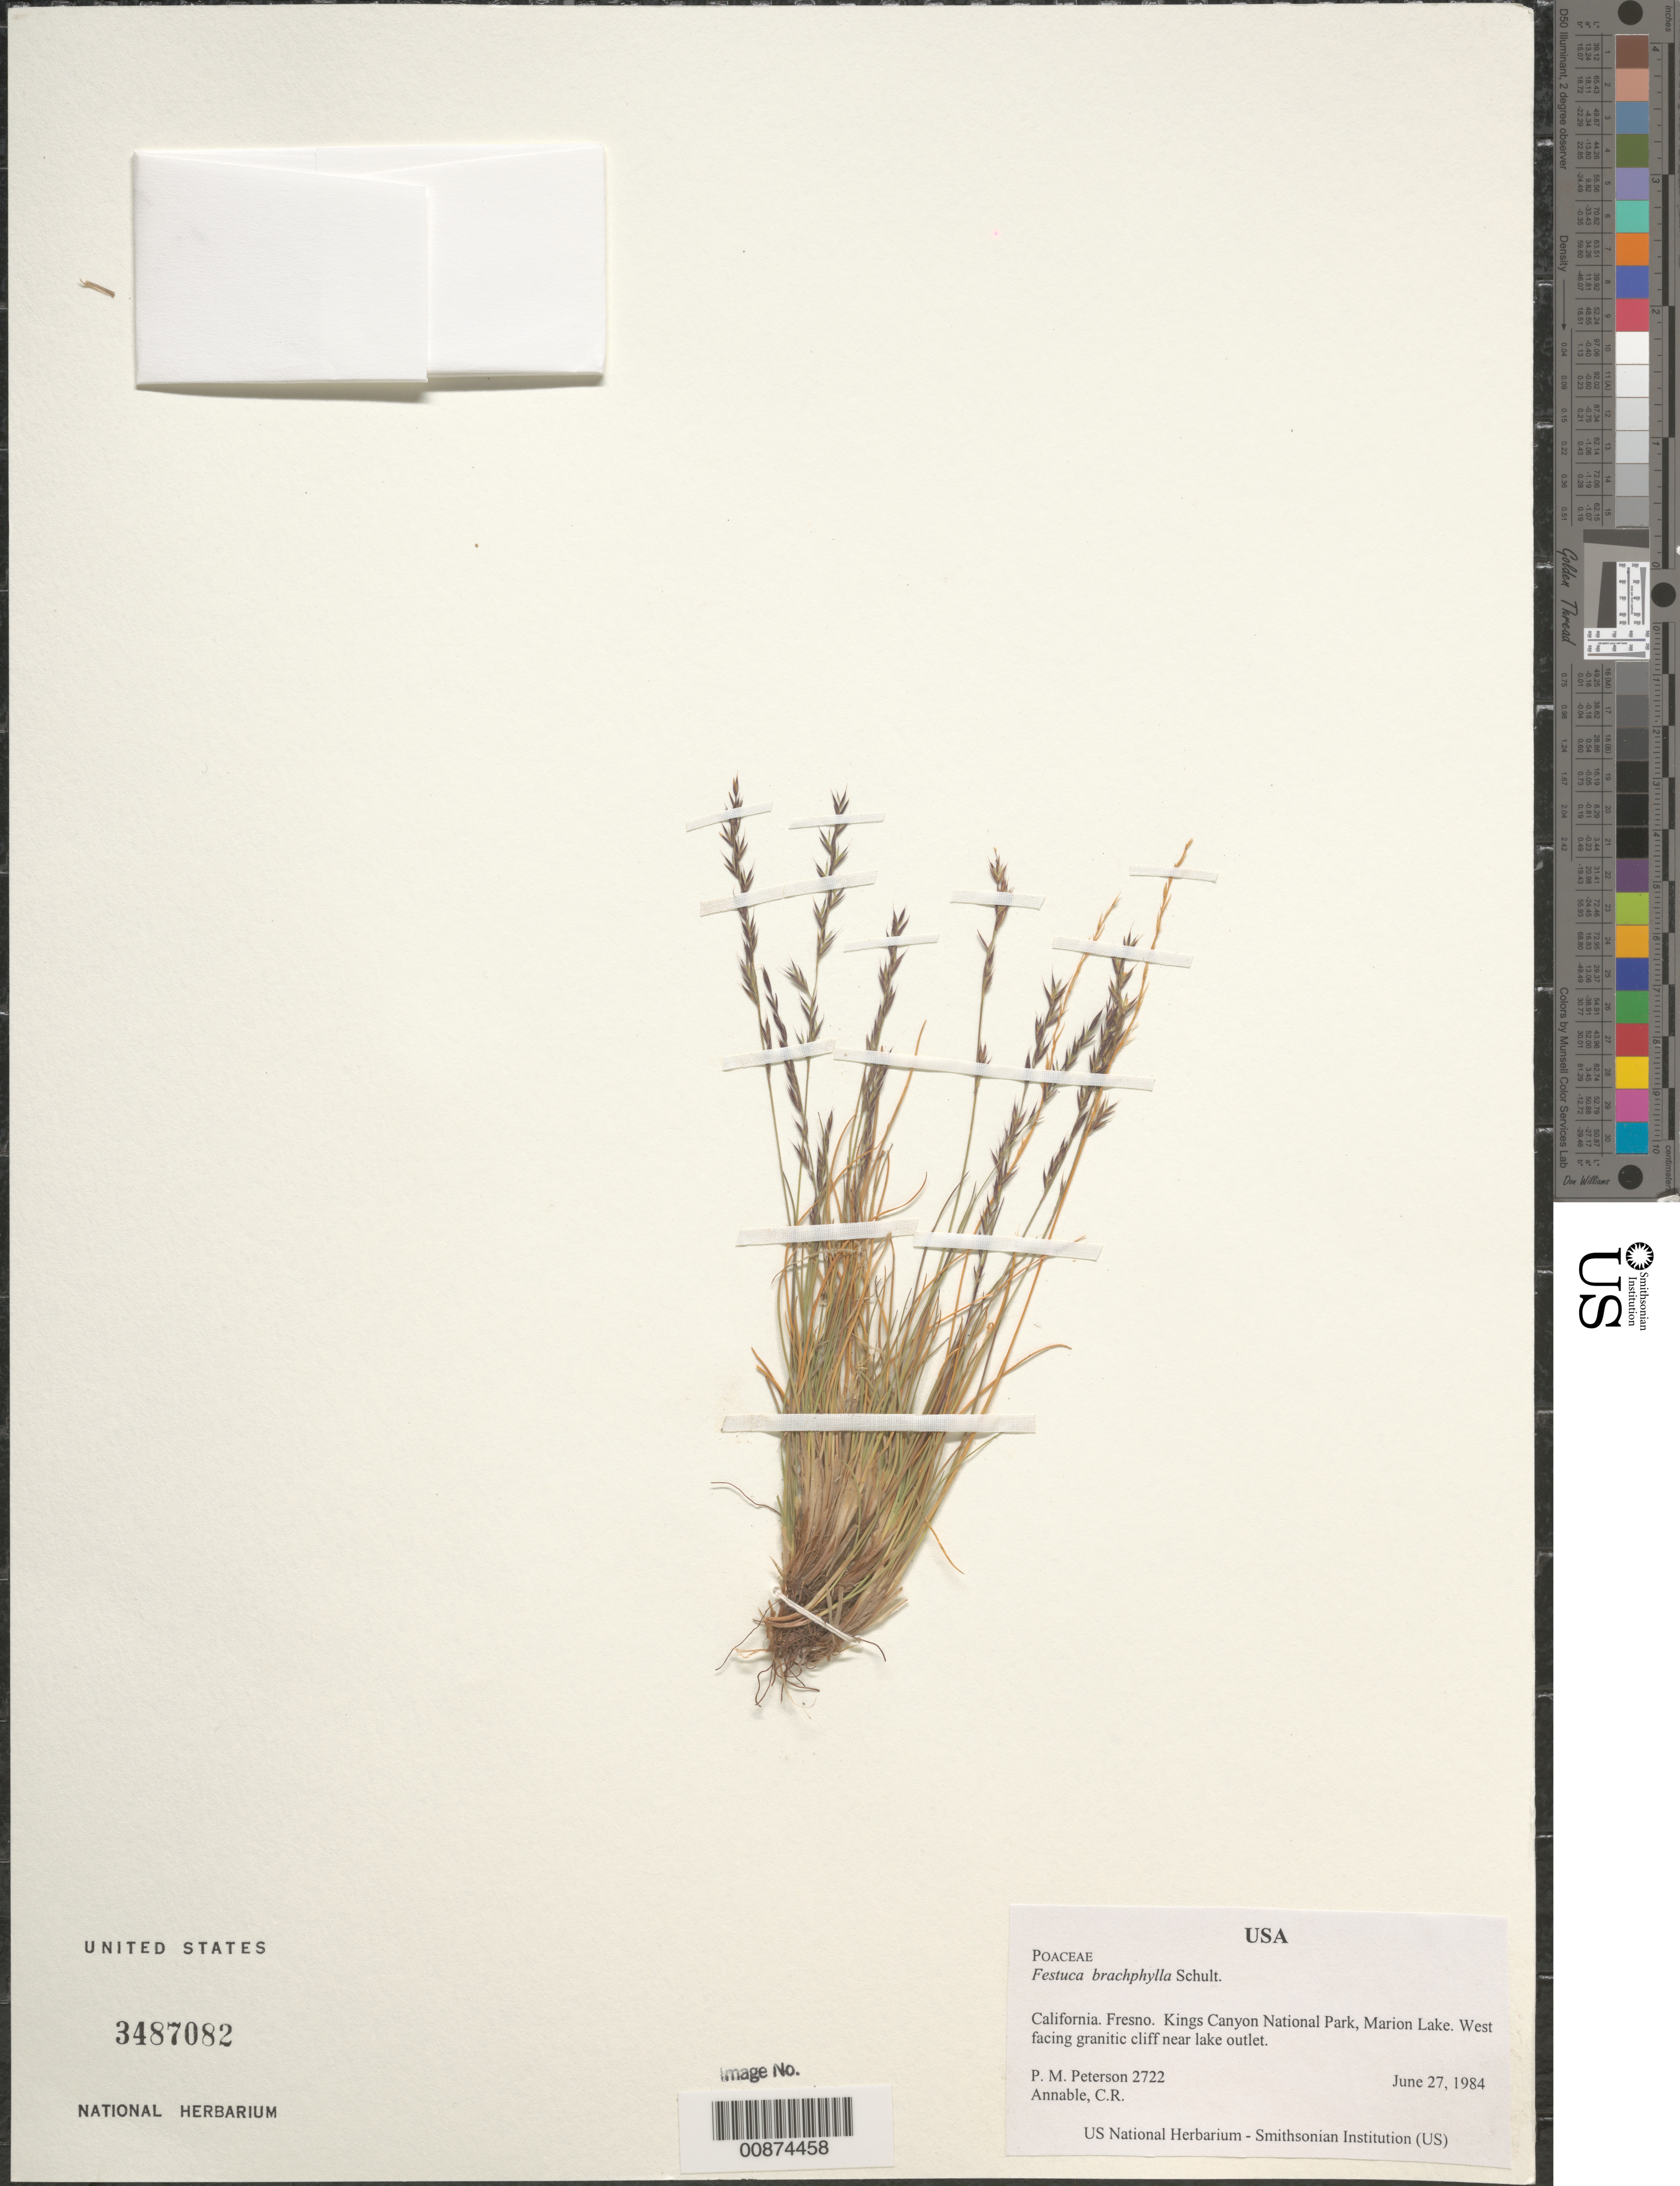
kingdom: Plantae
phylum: Tracheophyta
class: Liliopsida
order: Poales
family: Poaceae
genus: Festuca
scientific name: Festuca brachyphylla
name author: Schult. & Schult. f.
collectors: P. M. Peterson & C. R. Annable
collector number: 02722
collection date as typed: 27 Jun 1984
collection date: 1984-06-27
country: United States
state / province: California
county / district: Fresno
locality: Kings Canyon National Park, Marion Lake.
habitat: West facing granitic cliff near lake outlet.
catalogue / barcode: US 3487082